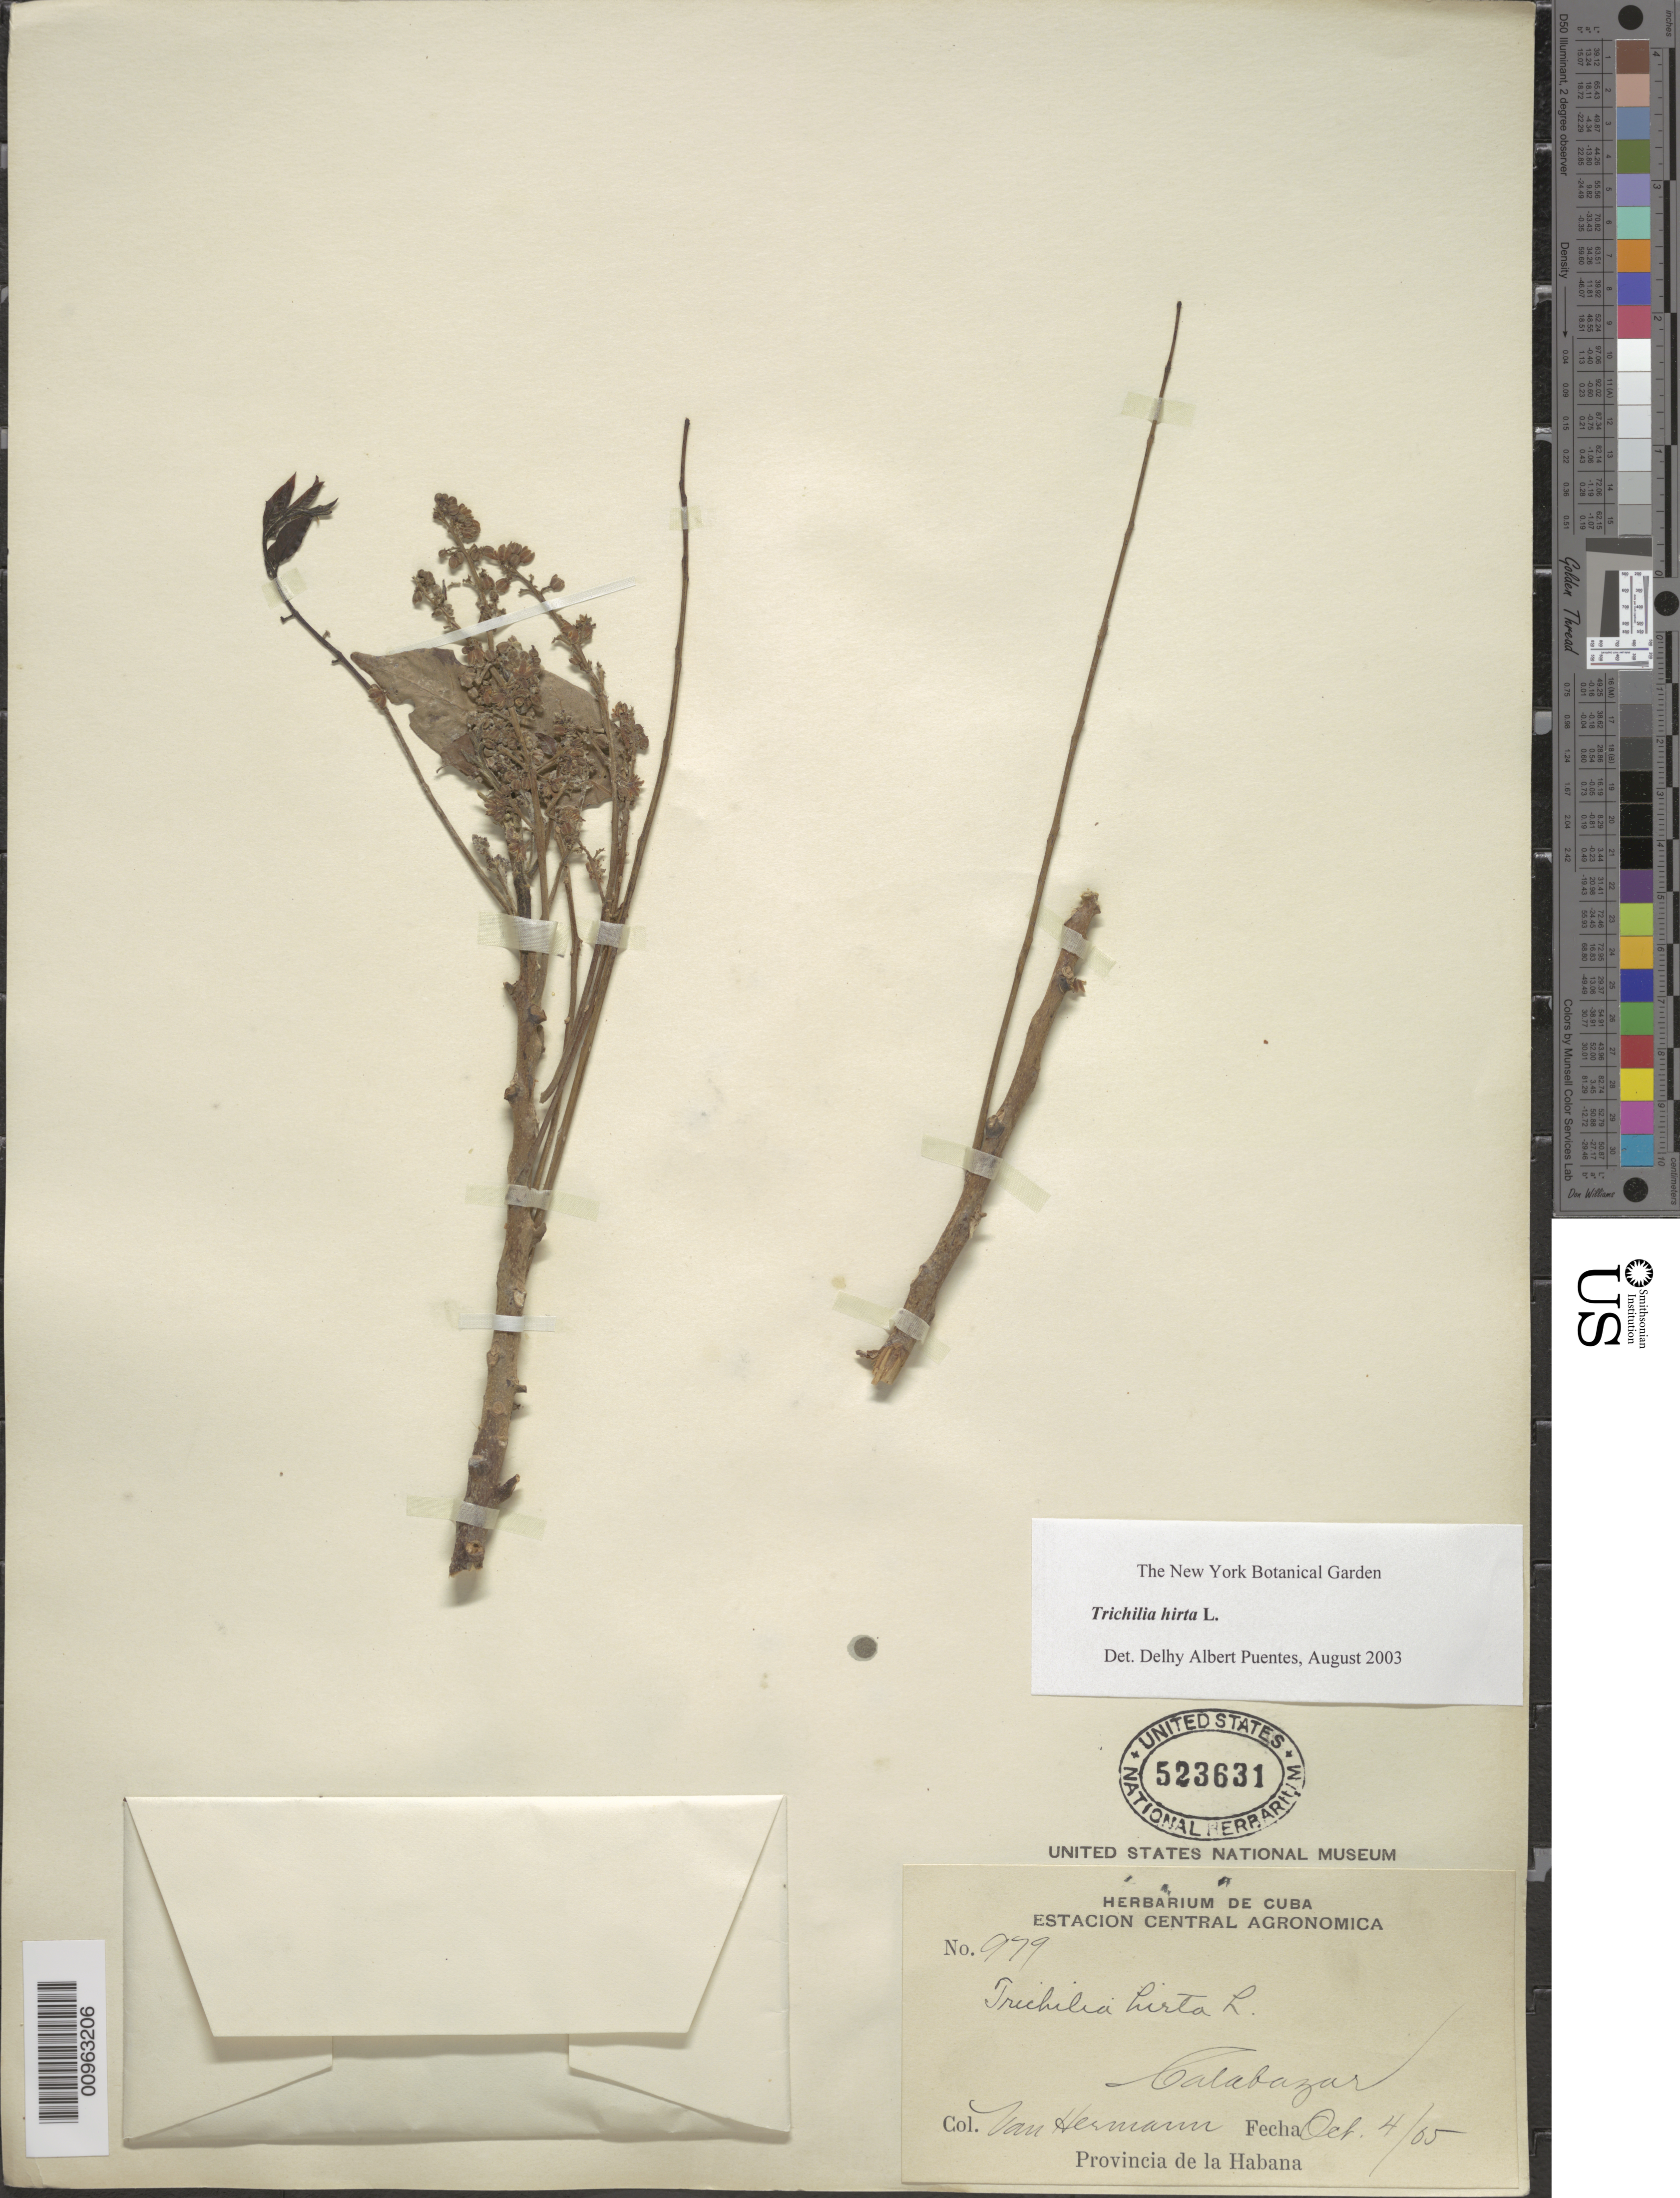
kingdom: Plantae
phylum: Tracheophyta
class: Magnoliopsida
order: Sapindales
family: Meliaceae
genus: Trichilia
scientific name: Trichilia hirta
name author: L.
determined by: Puentes, D. A.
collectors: H. A. Van Hermann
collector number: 979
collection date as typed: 04 Oct 1905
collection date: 1905-10-04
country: Cuba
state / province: La Habana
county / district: Municipio de Boyeros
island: Cuba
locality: Calabazar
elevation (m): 60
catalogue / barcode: US 523631